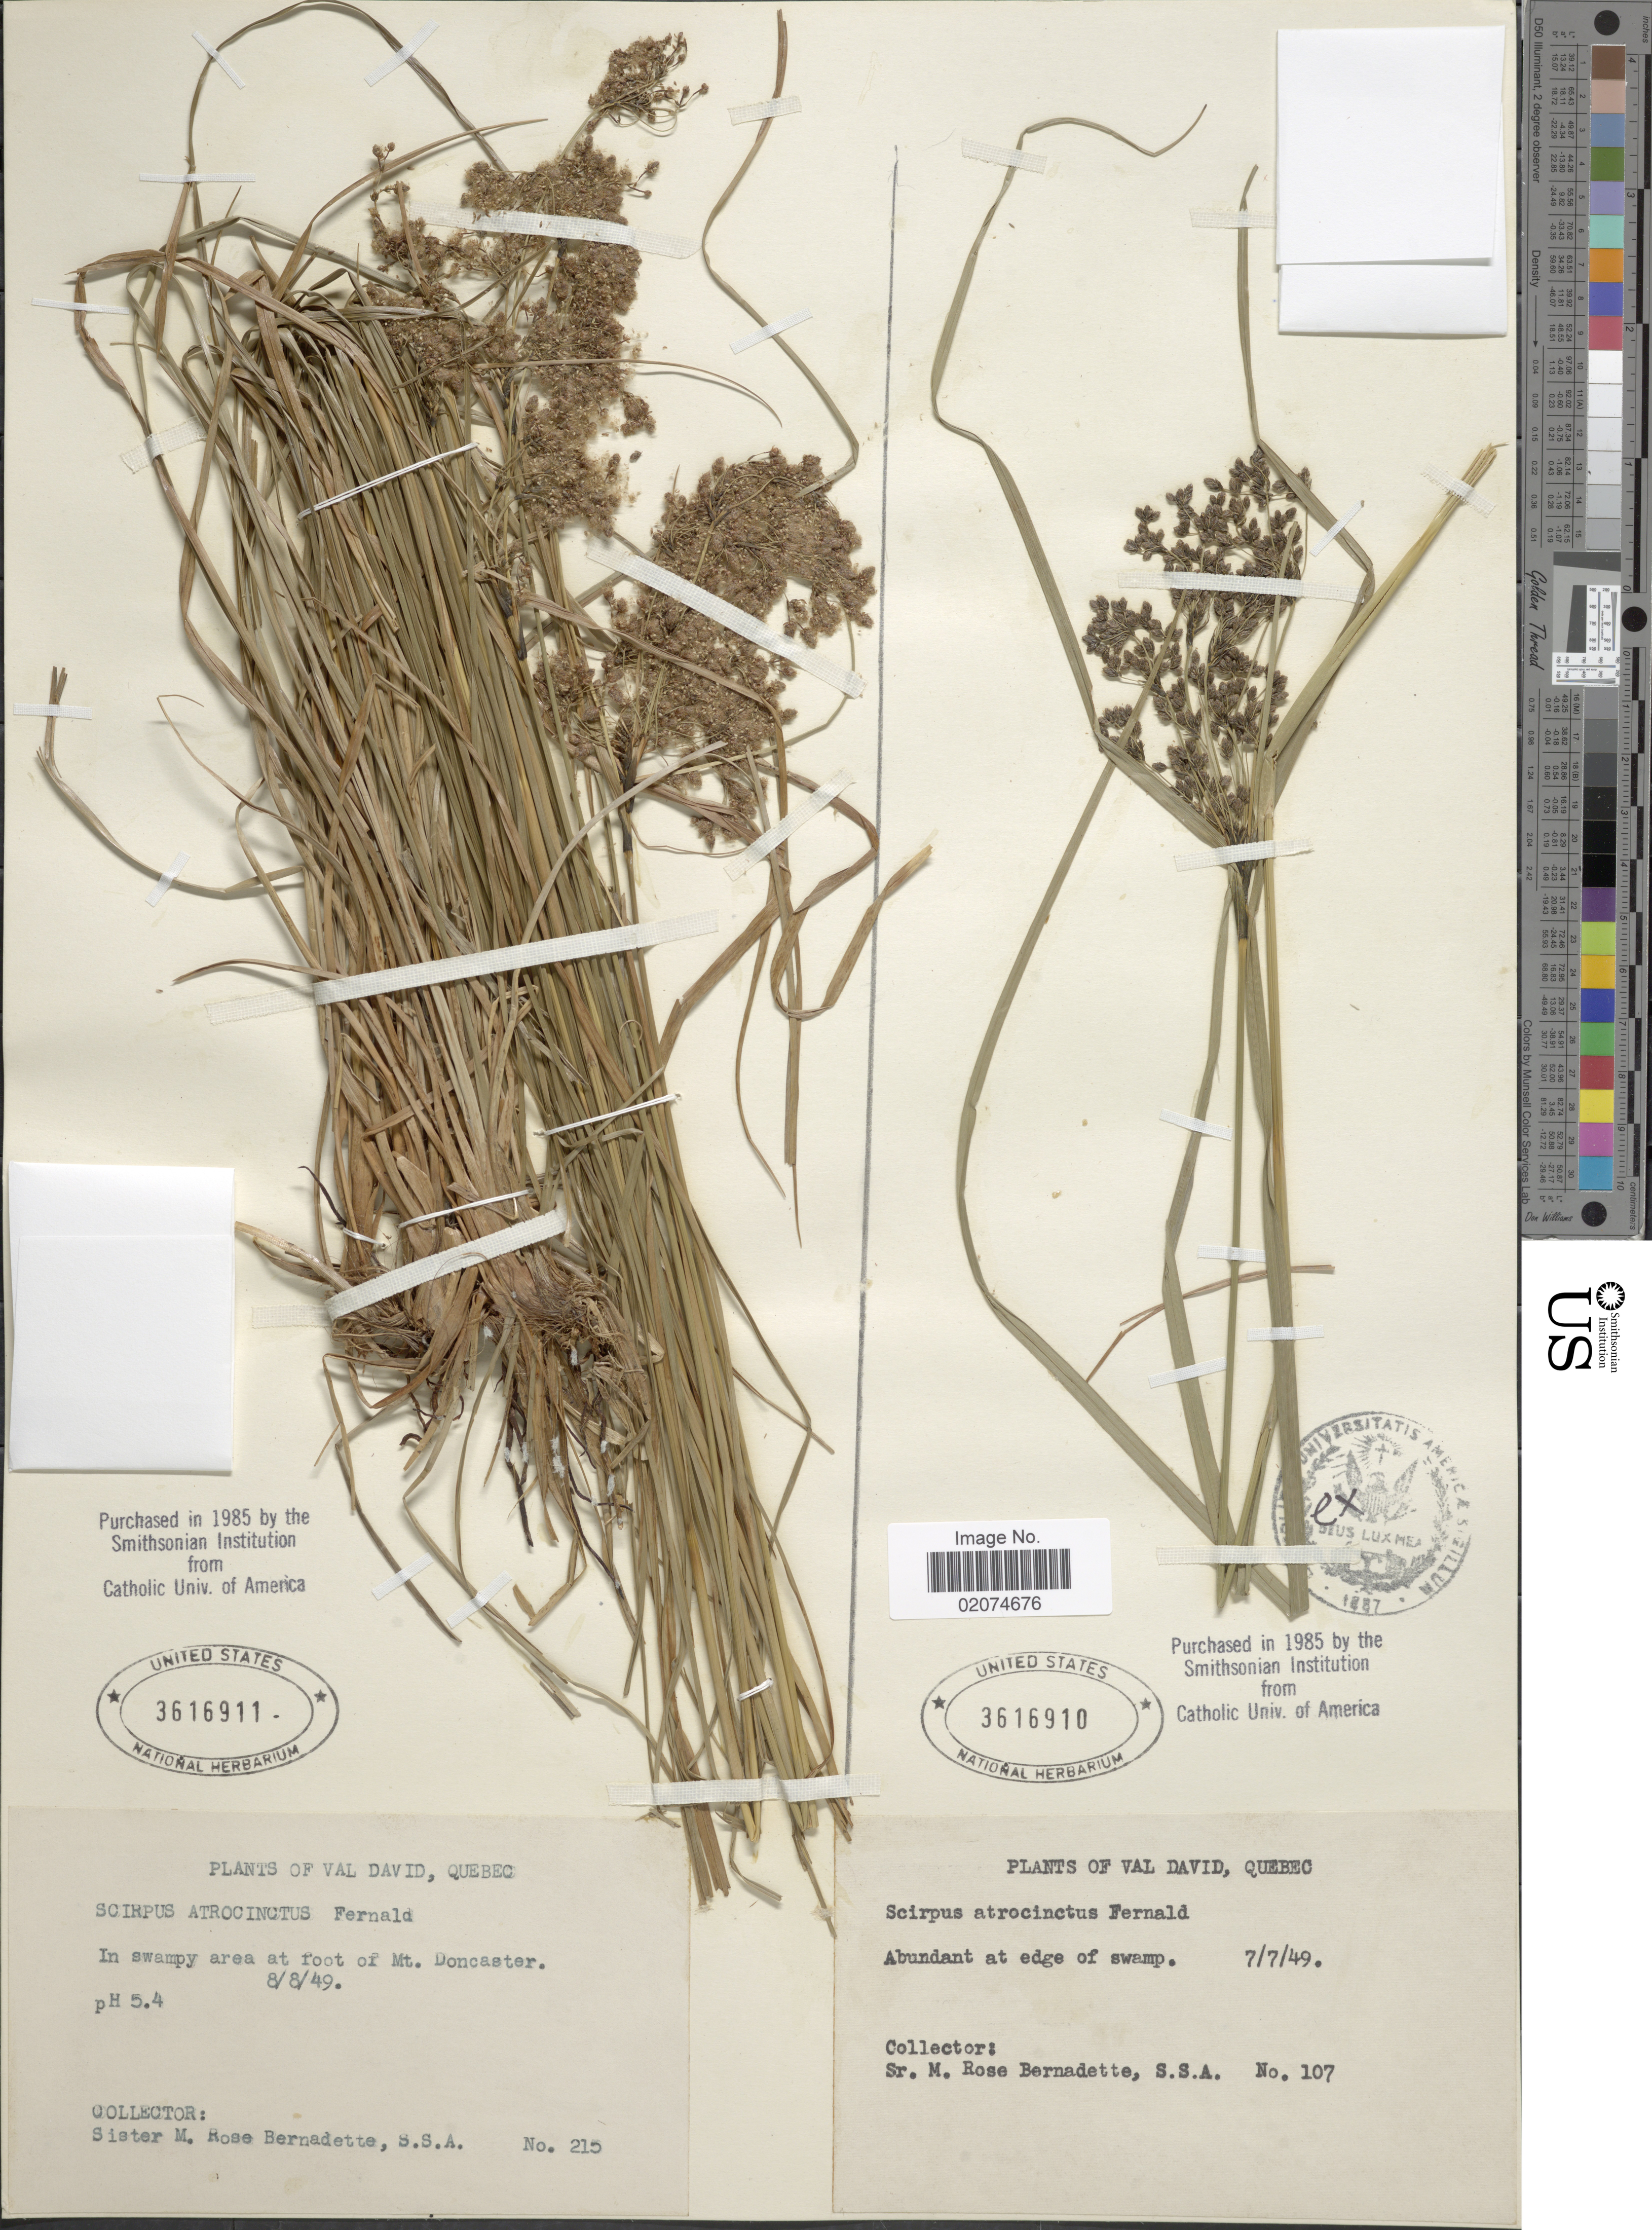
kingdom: Plantae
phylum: Tracheophyta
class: Liliopsida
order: Poales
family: Cyperaceae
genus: Scirpus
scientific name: Scirpus atrocinctus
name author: Fernald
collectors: M. Bernadette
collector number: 215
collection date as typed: Transcribed d/m/y: 8/8/49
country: Canada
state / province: Quebec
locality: Val David, Quebec. in swampy area at foot of Mt. Doncaster.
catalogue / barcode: US 3616911